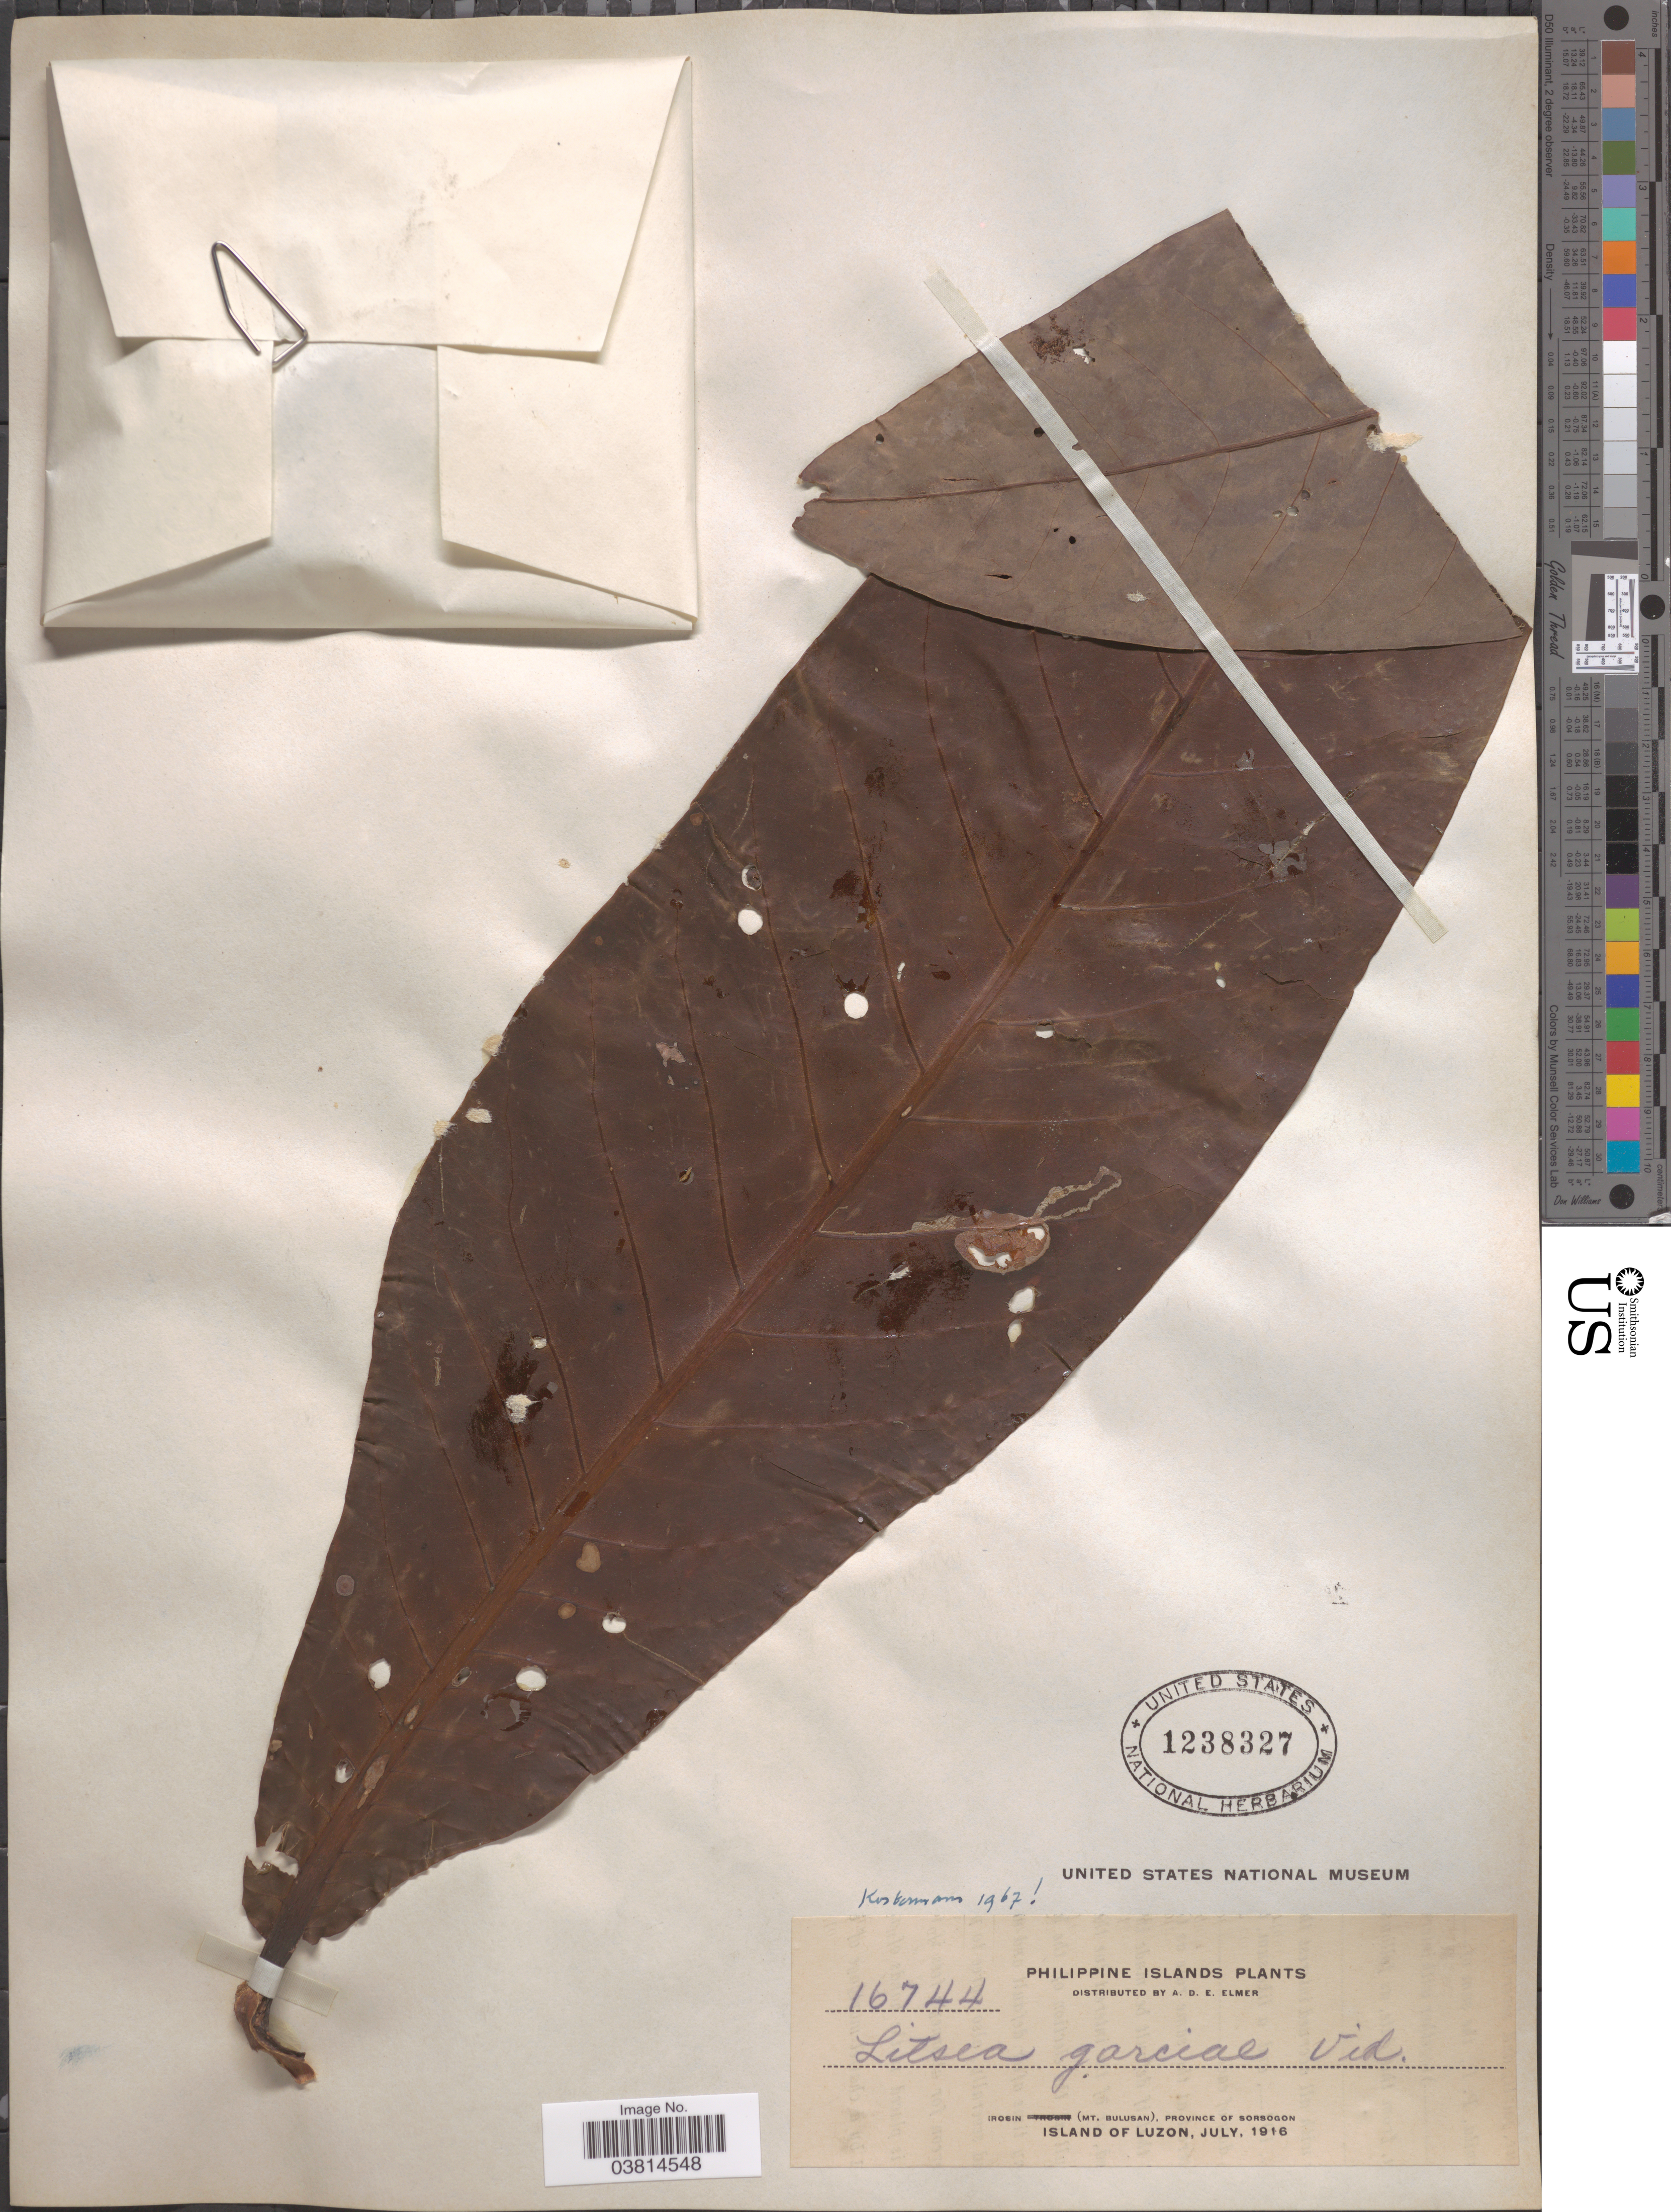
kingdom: Plantae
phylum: Tracheophyta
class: Magnoliopsida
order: Laurales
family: Lauraceae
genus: Litsea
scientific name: Litsea garciae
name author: S. Vidal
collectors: A. D. E. Elmer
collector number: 16744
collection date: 1916-07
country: Philippines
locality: Irosin (Mt. Bulusan), Province of Sorsogon. Island of Luzon.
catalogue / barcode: US 1238327